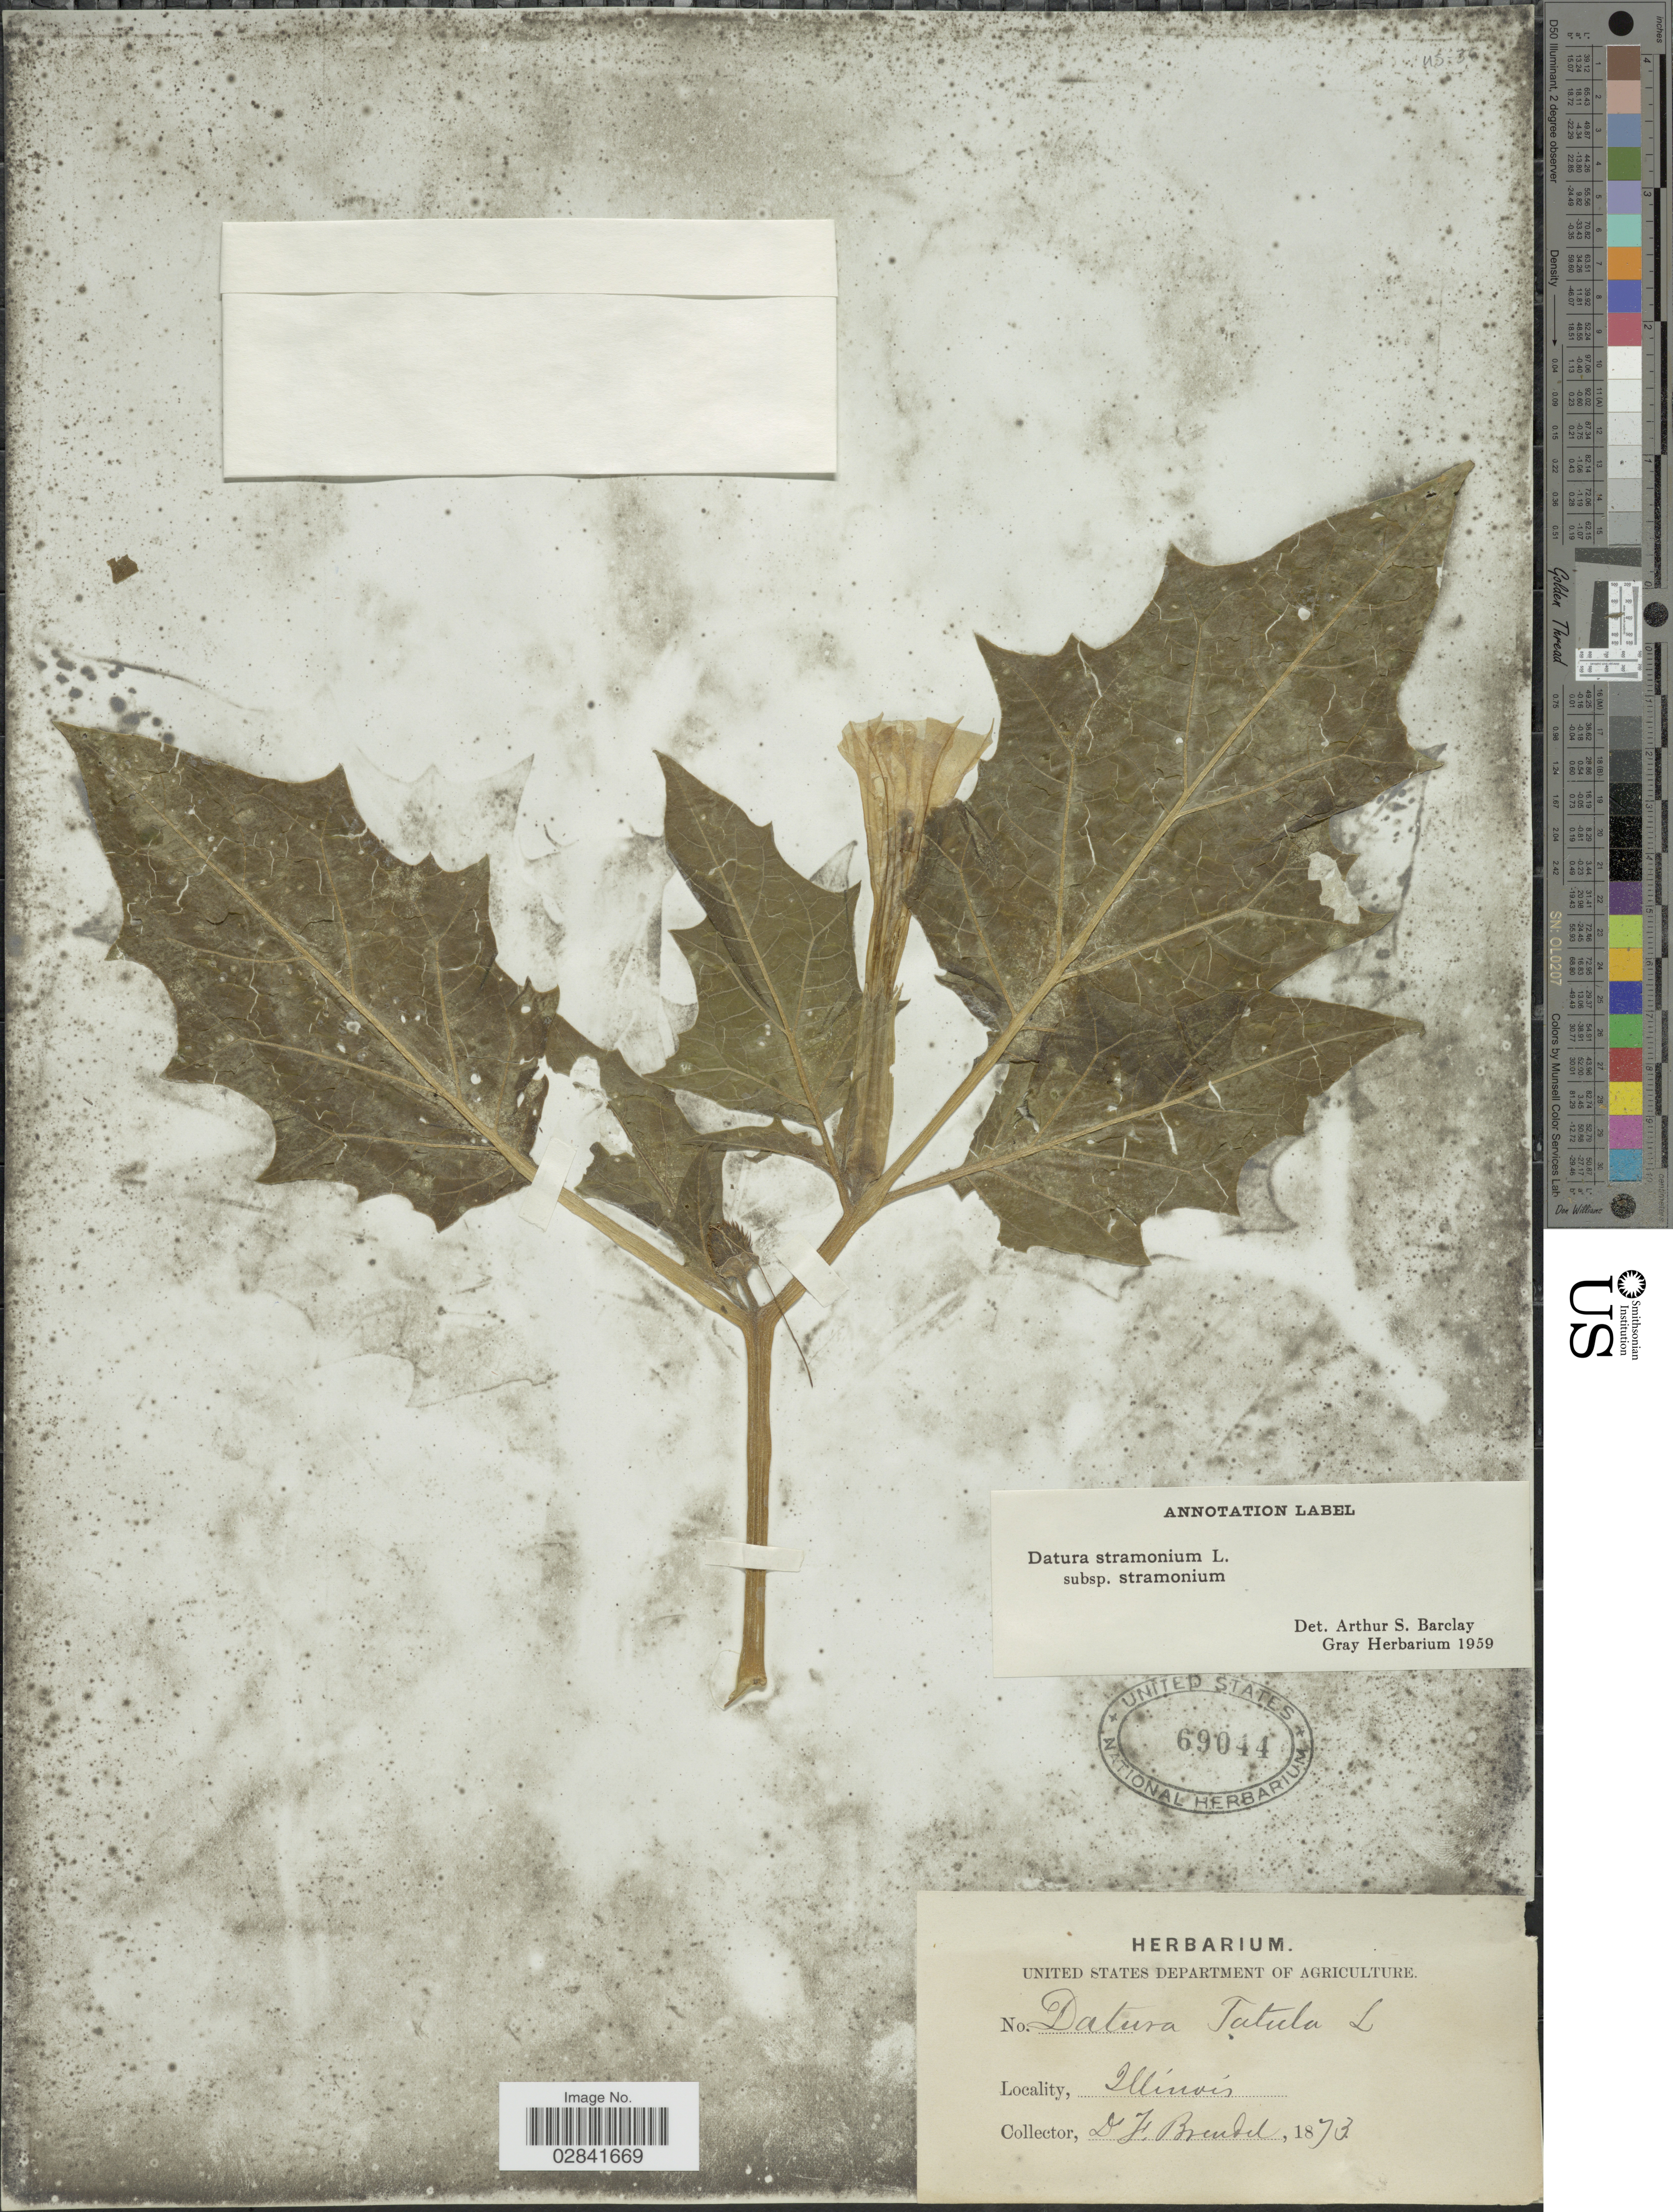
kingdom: Plantae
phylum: Tracheophyta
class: Magnoliopsida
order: Solanales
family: Solanaceae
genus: Datura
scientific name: Datura stramonium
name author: L.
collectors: F. Brendel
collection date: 1873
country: United States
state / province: Illinois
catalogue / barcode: US 69044